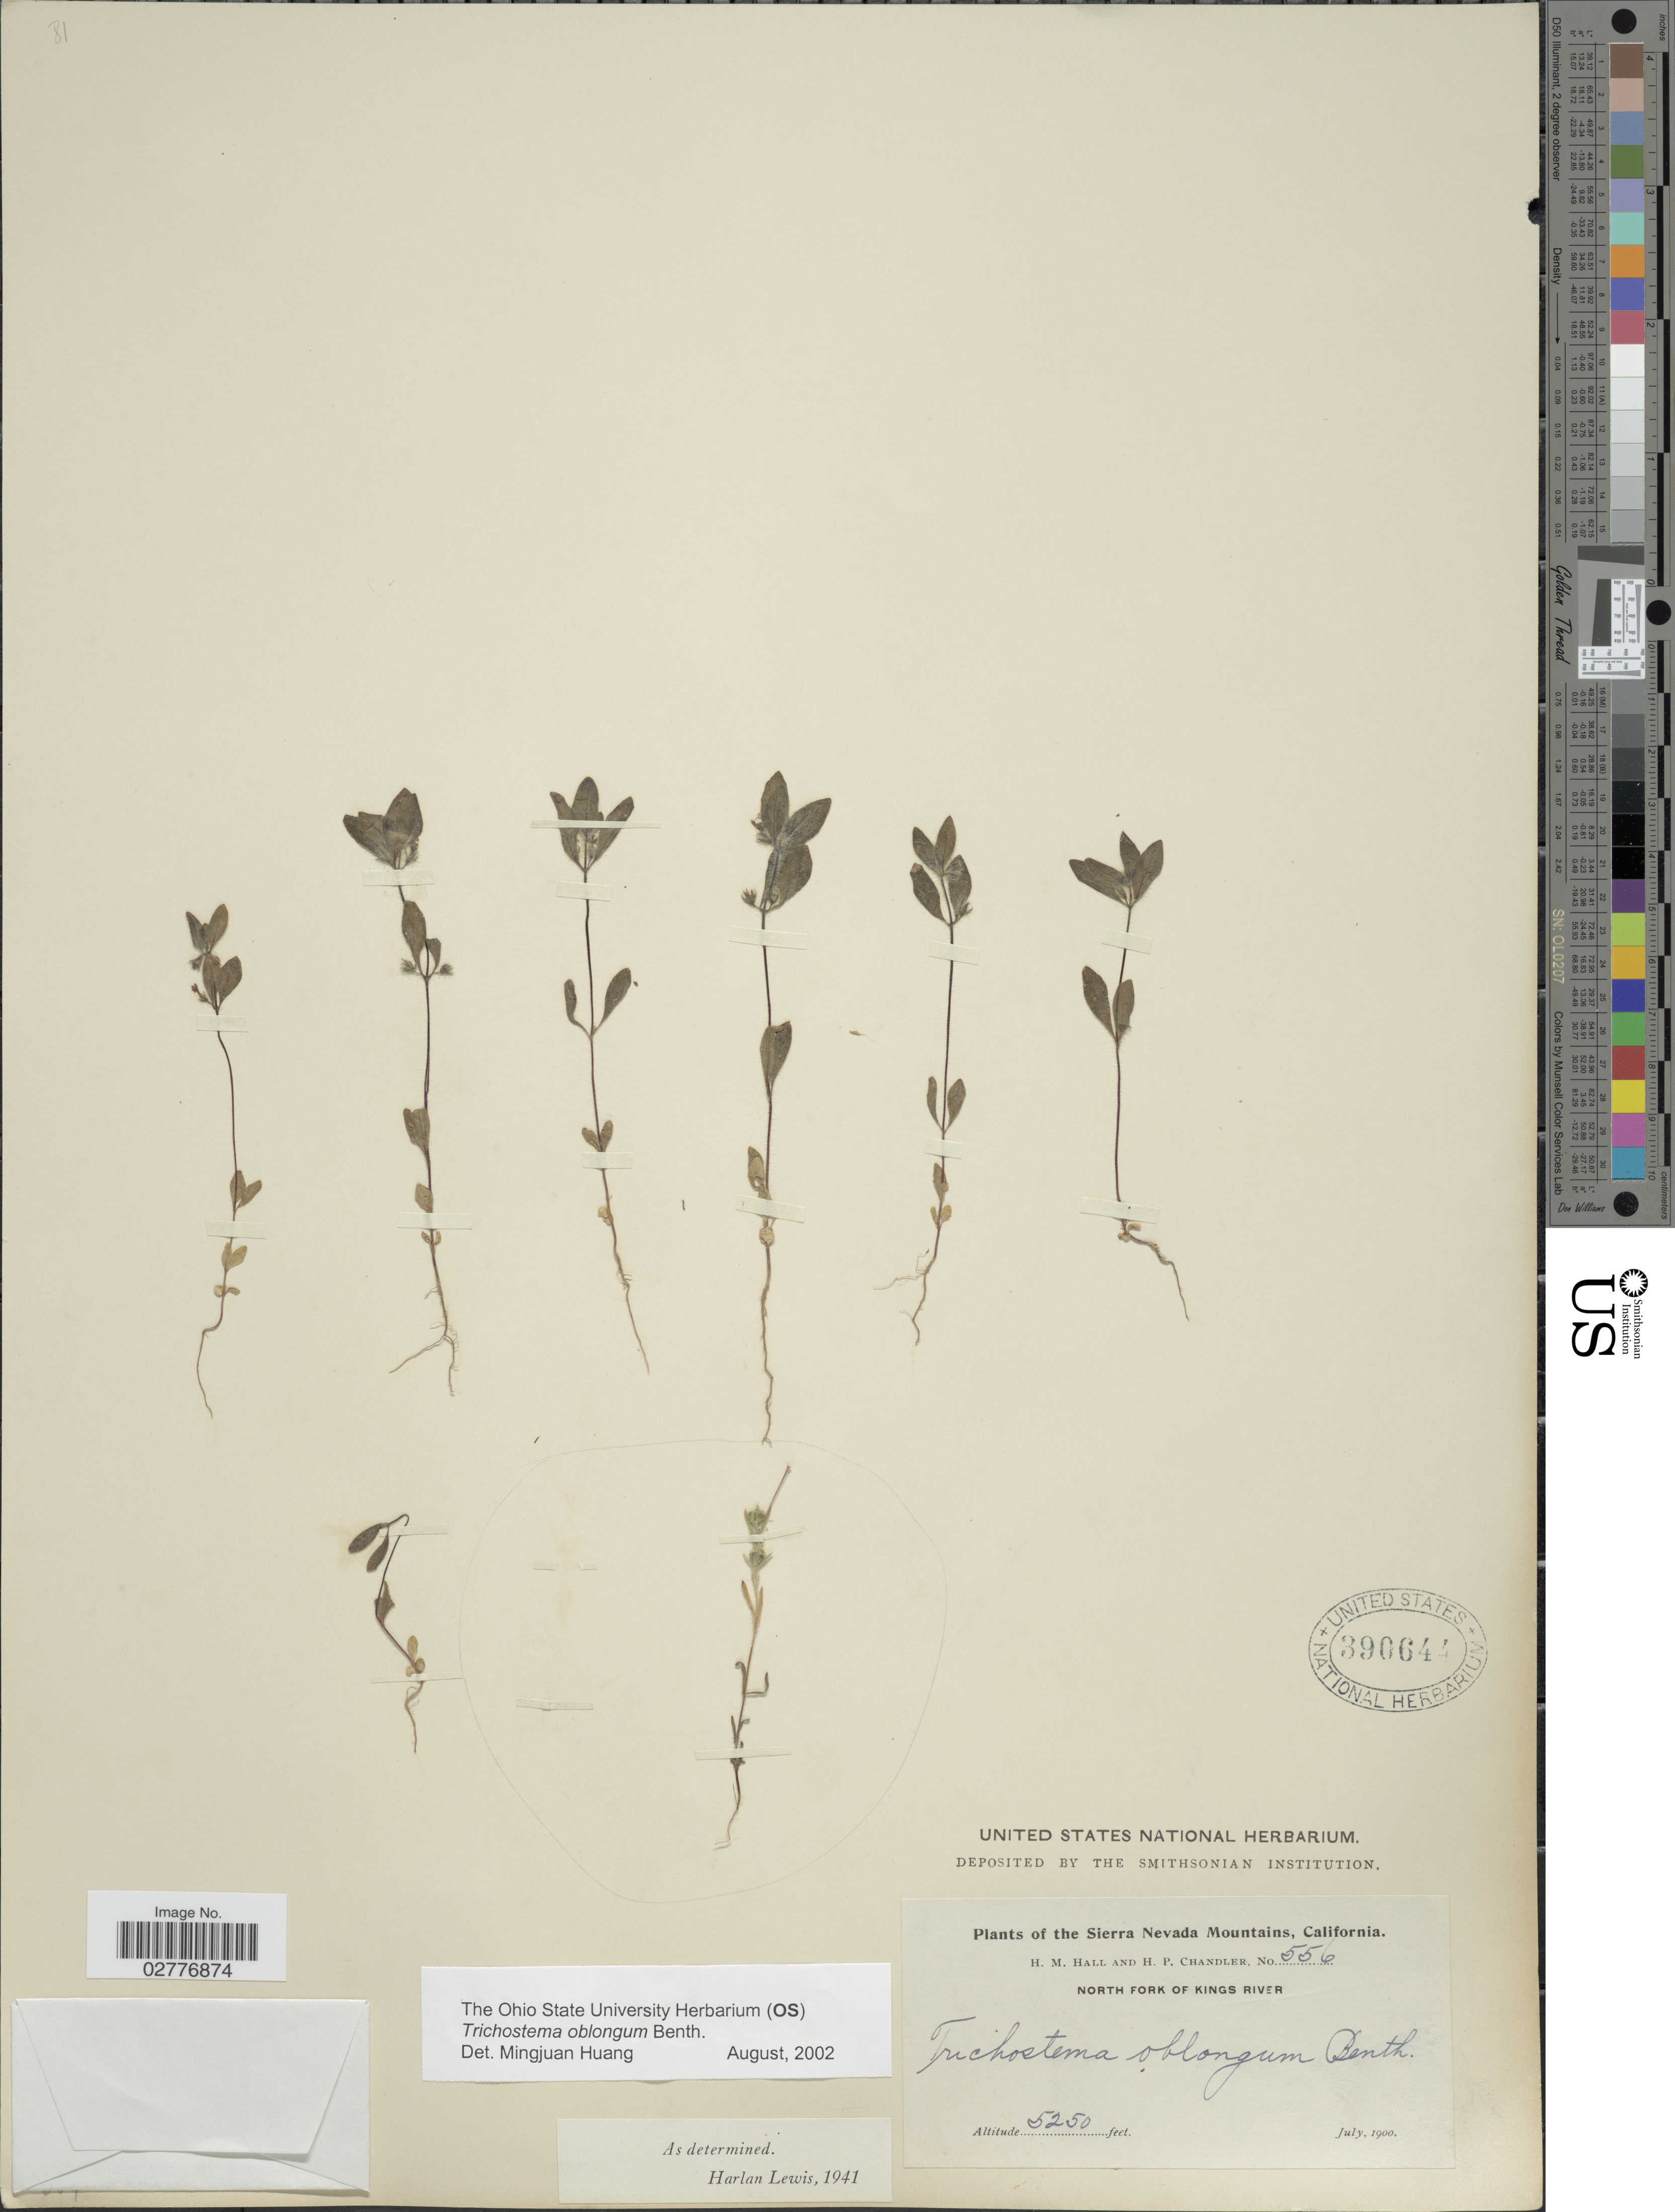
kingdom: Plantae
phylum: Tracheophyta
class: Magnoliopsida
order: Lamiales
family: Lamiaceae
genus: Trichostema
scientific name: Trichostema oblongum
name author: Benth.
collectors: H. M. Hall & H. Chandler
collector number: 556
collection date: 1900-07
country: United States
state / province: California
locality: Sierra Nevada Mountains. North Fork of Kings River.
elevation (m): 1600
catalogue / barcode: US 390644